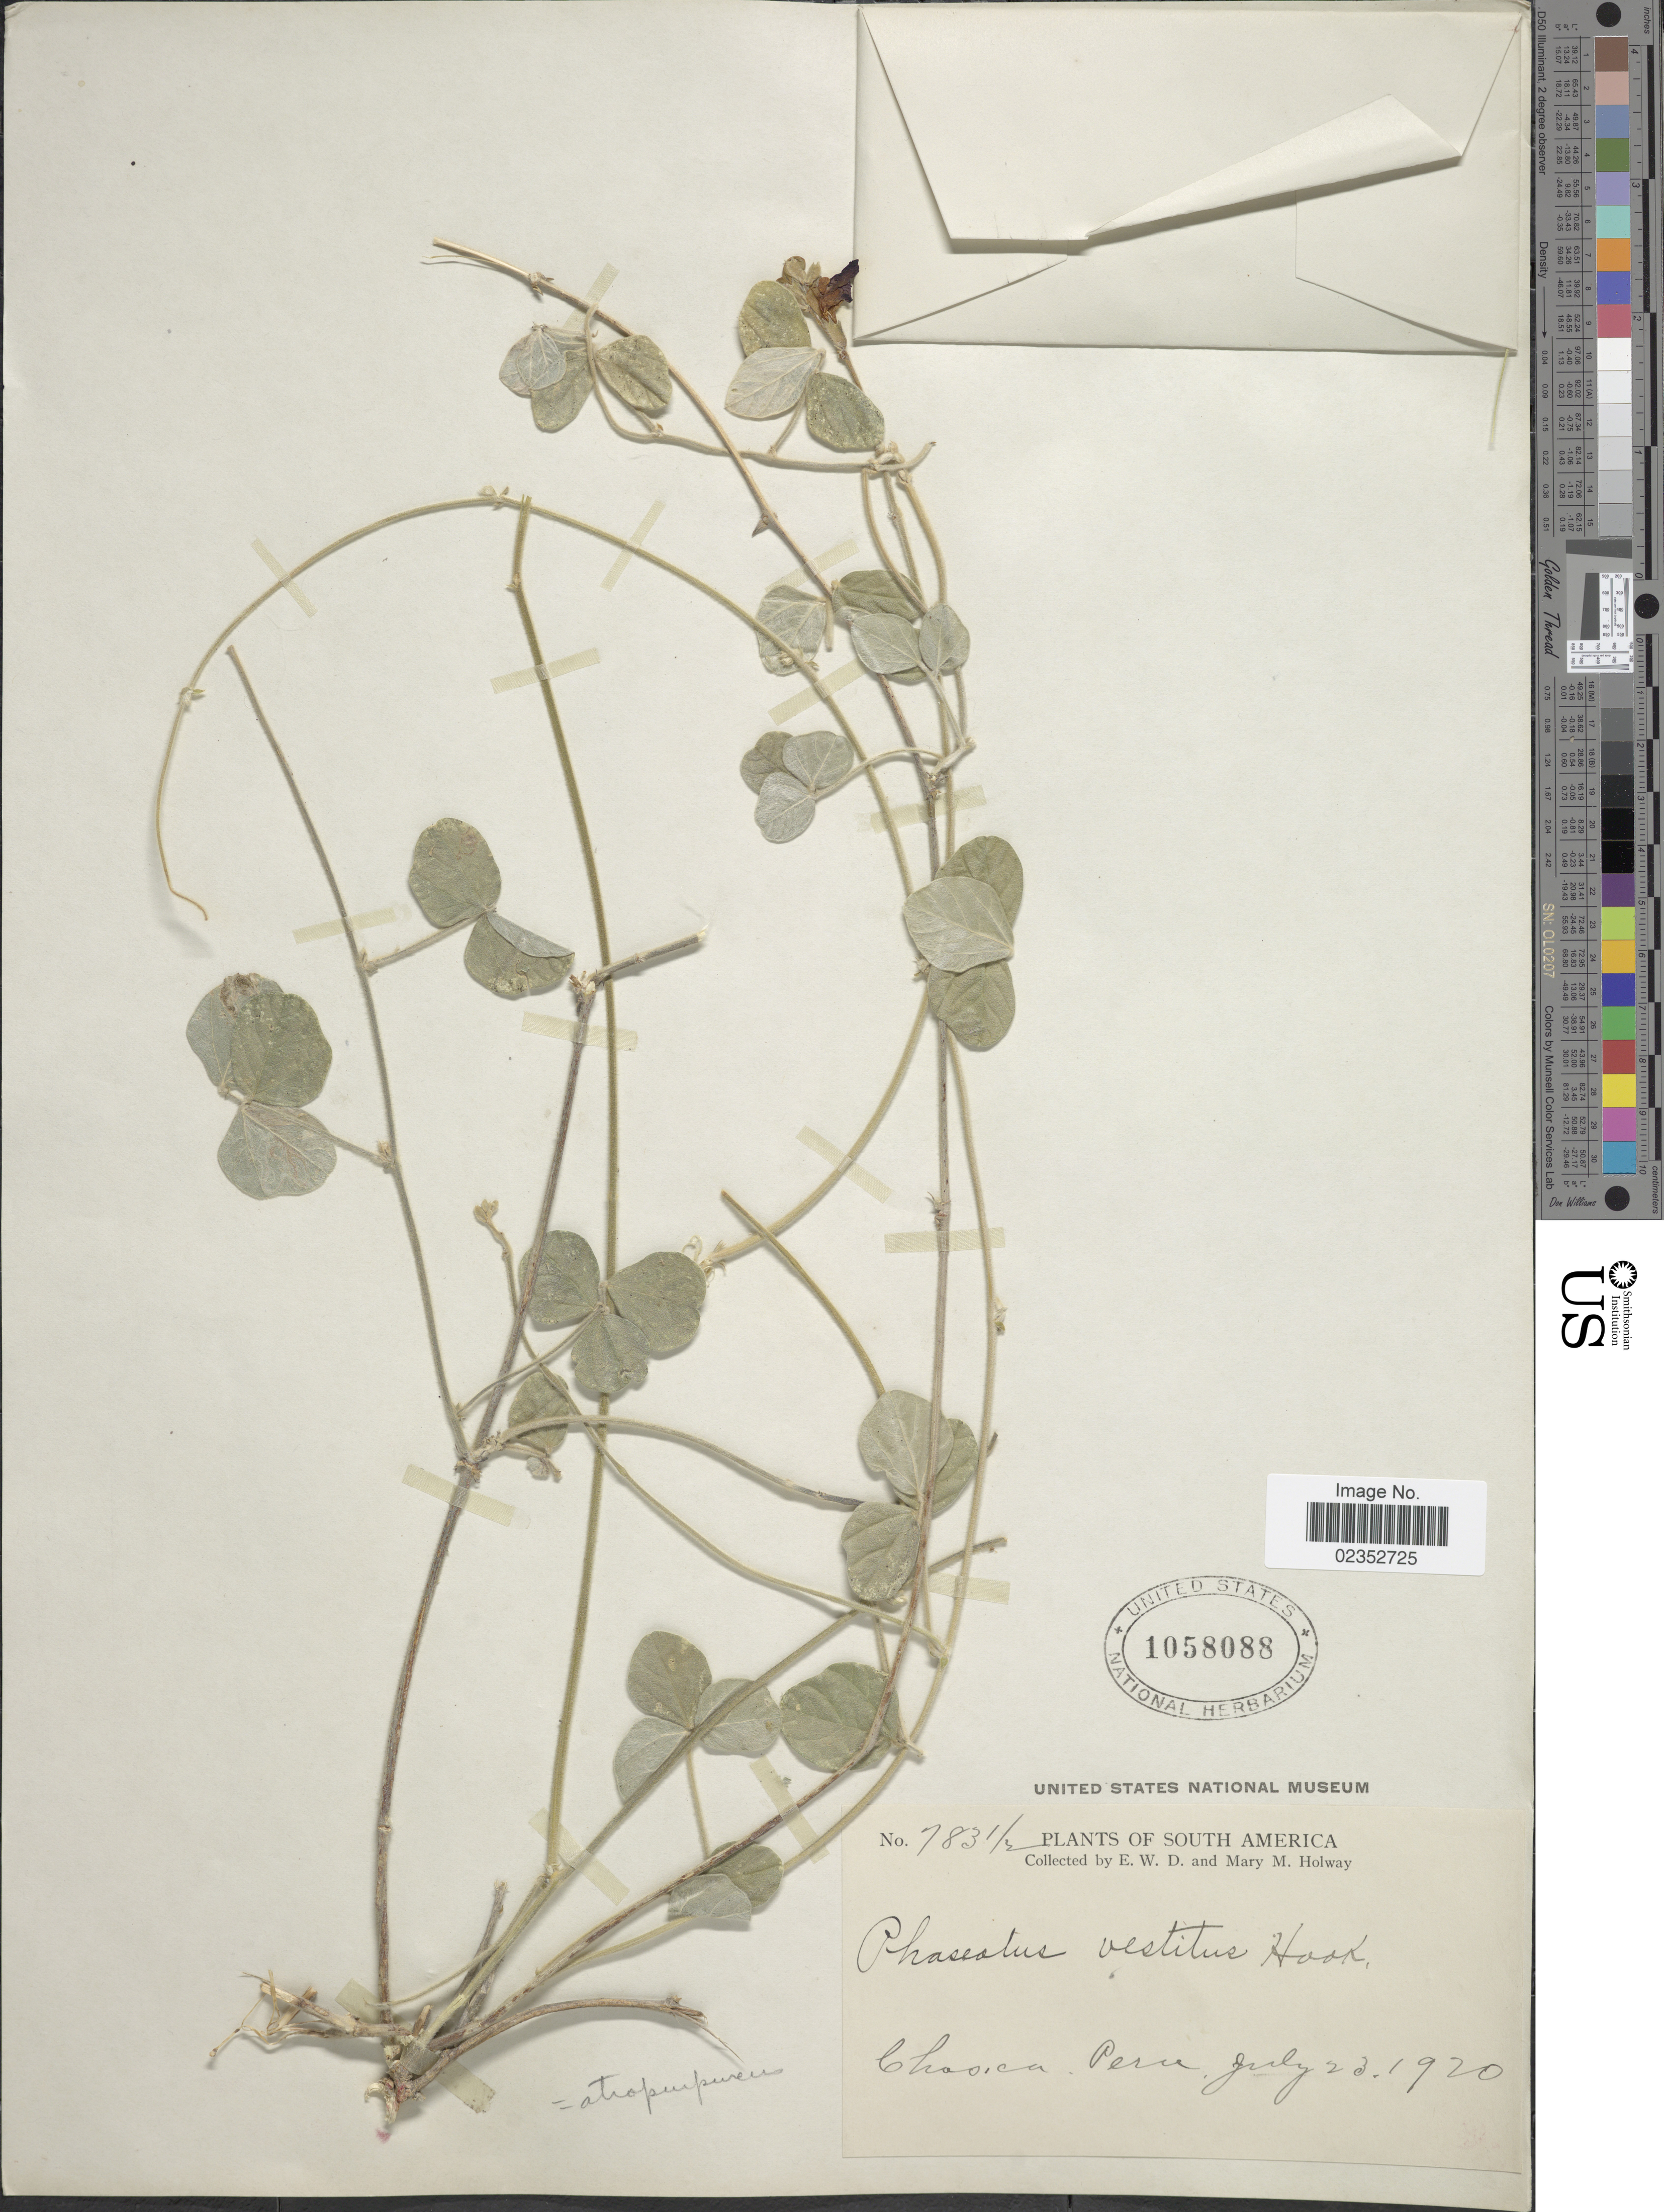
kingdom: Plantae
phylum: Tracheophyta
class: Magnoliopsida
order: Fabales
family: Fabaceae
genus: Macroptilium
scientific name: Macroptilium atropurpureum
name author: (DC.) Urb.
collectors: E. W. D. Holway & M. M. Holway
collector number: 7831/2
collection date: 1920-07-23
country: Peru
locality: Chasica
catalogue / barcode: US 1058088